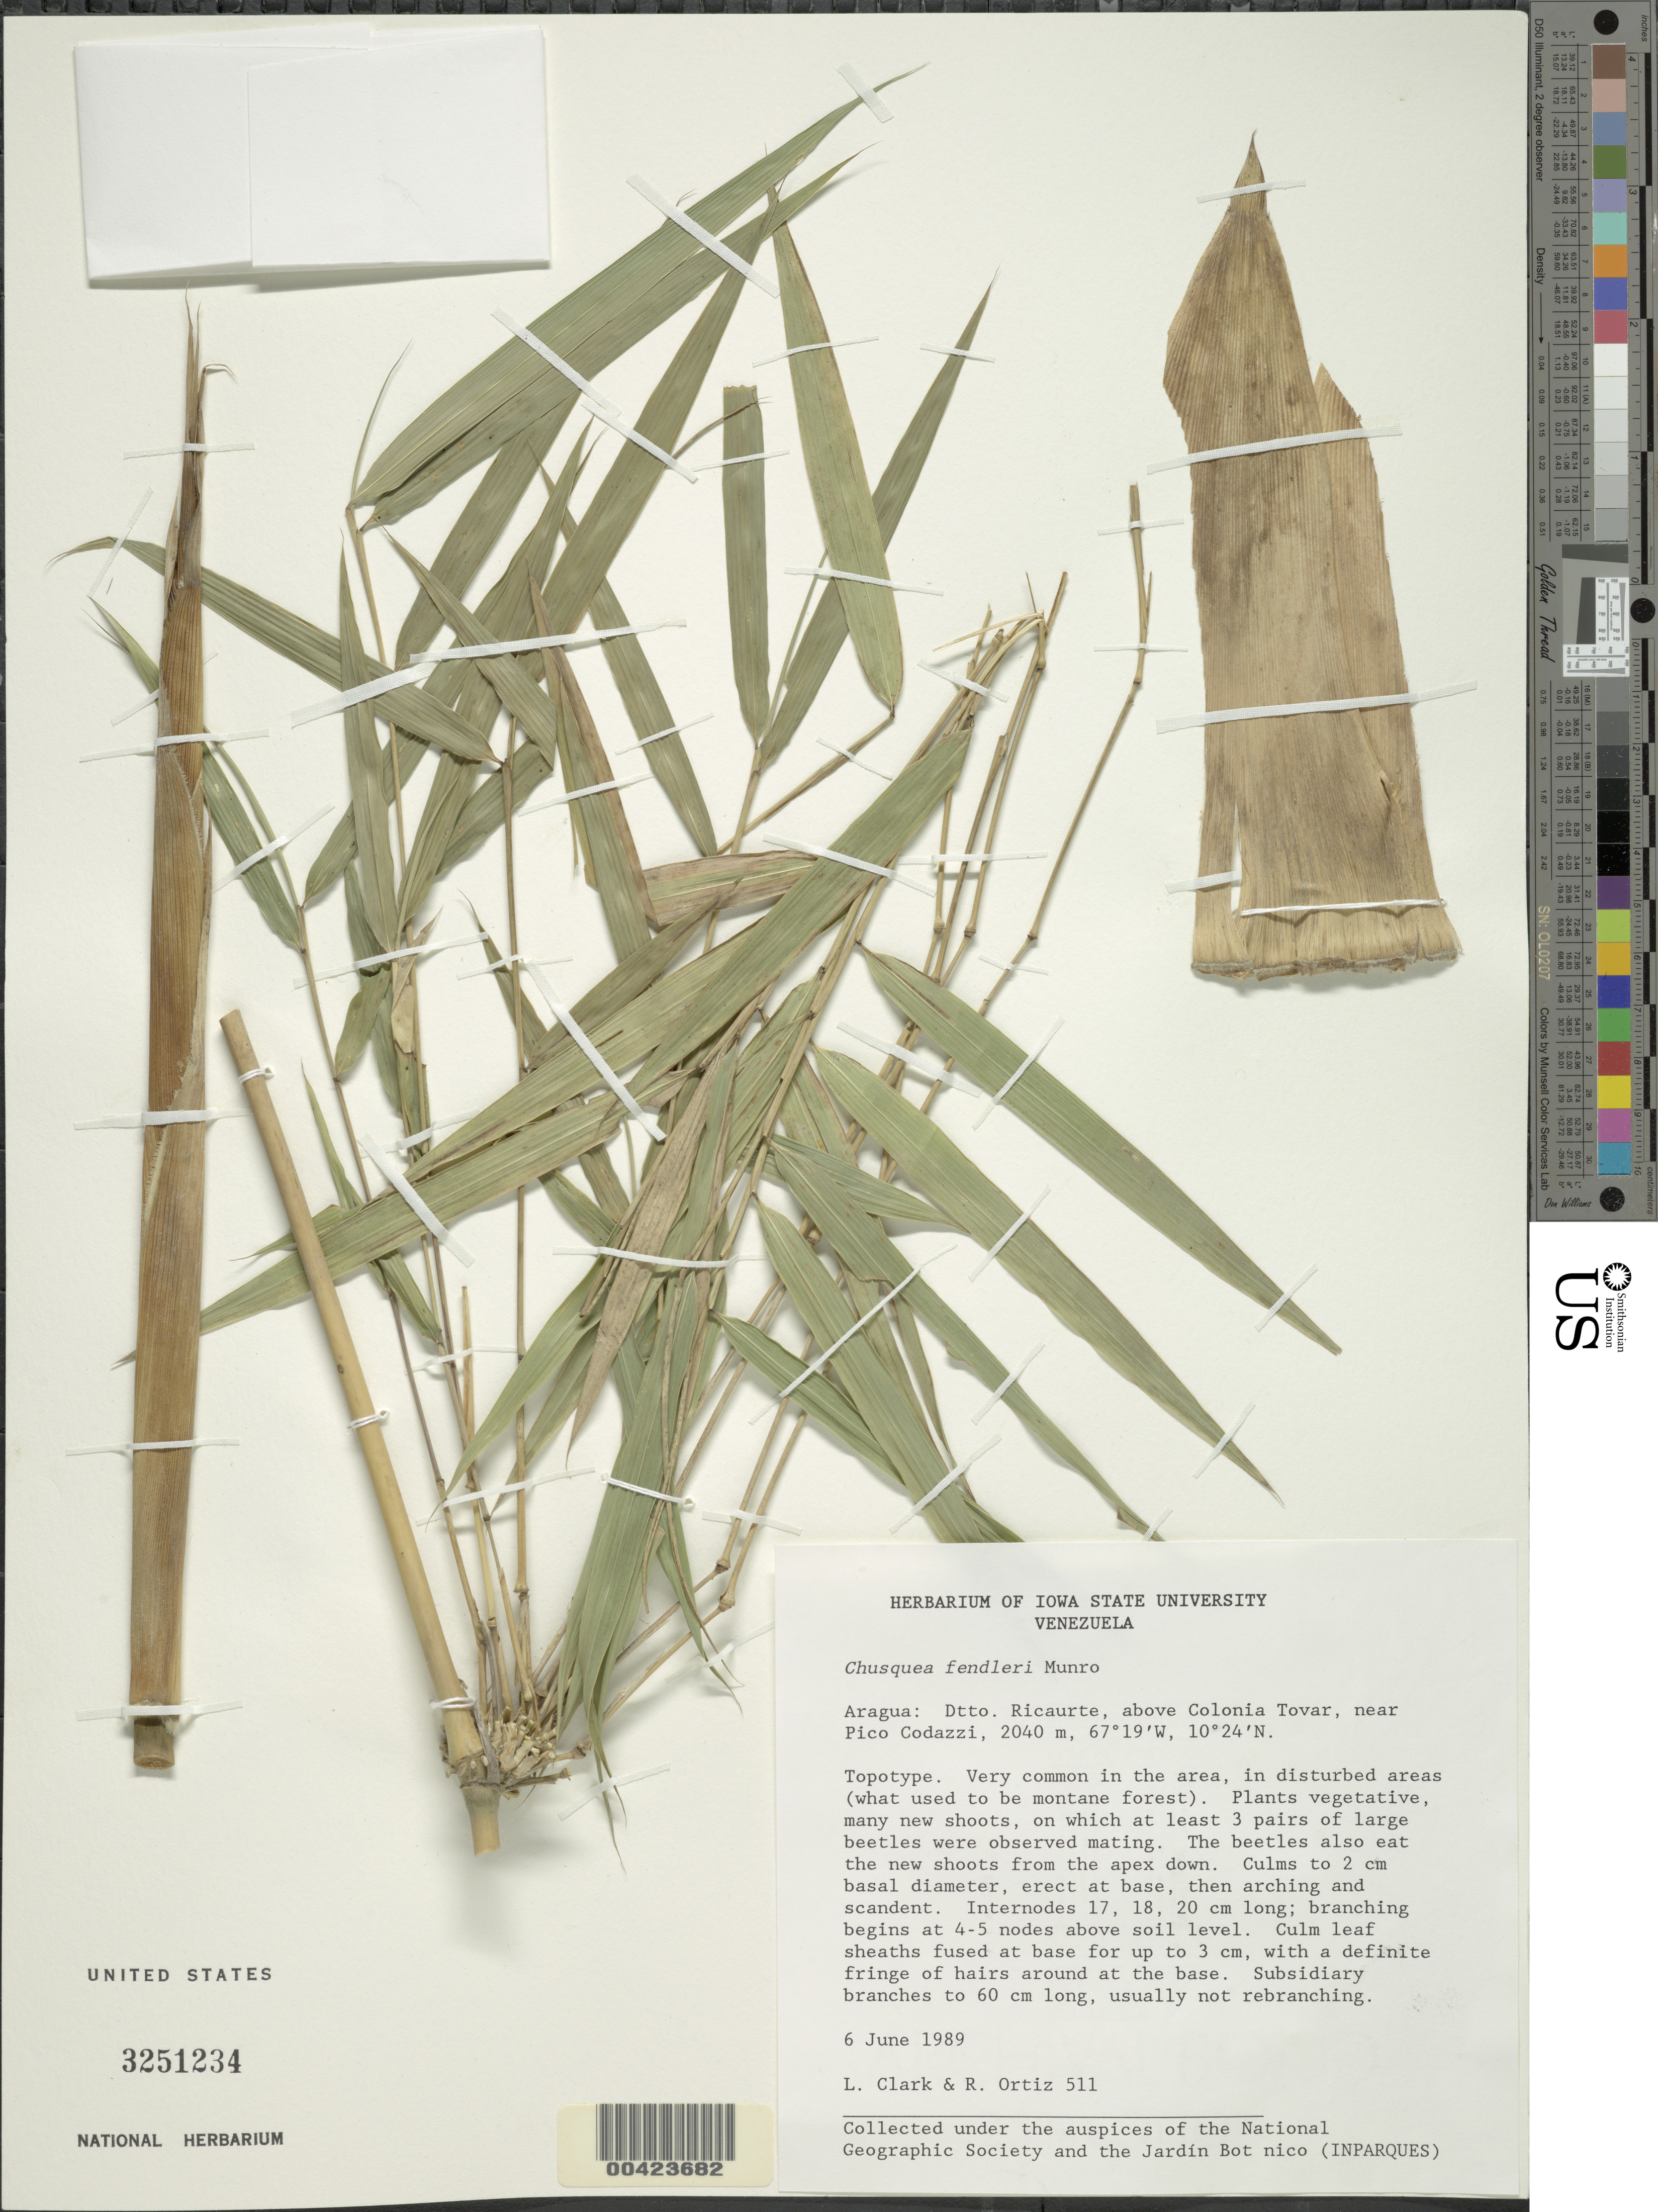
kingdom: Plantae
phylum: Tracheophyta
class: Liliopsida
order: Poales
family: Poaceae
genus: Chusquea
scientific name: Chusquea fendleri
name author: Munro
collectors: L. G. Clark & R. del C. Ortiz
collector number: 511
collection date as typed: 06 Jun 1989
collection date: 1989-06-06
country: Venezuela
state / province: Aragua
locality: Pico codazzi, near; above colonia tovar; dtto ricaurte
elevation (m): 2040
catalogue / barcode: US 3251234